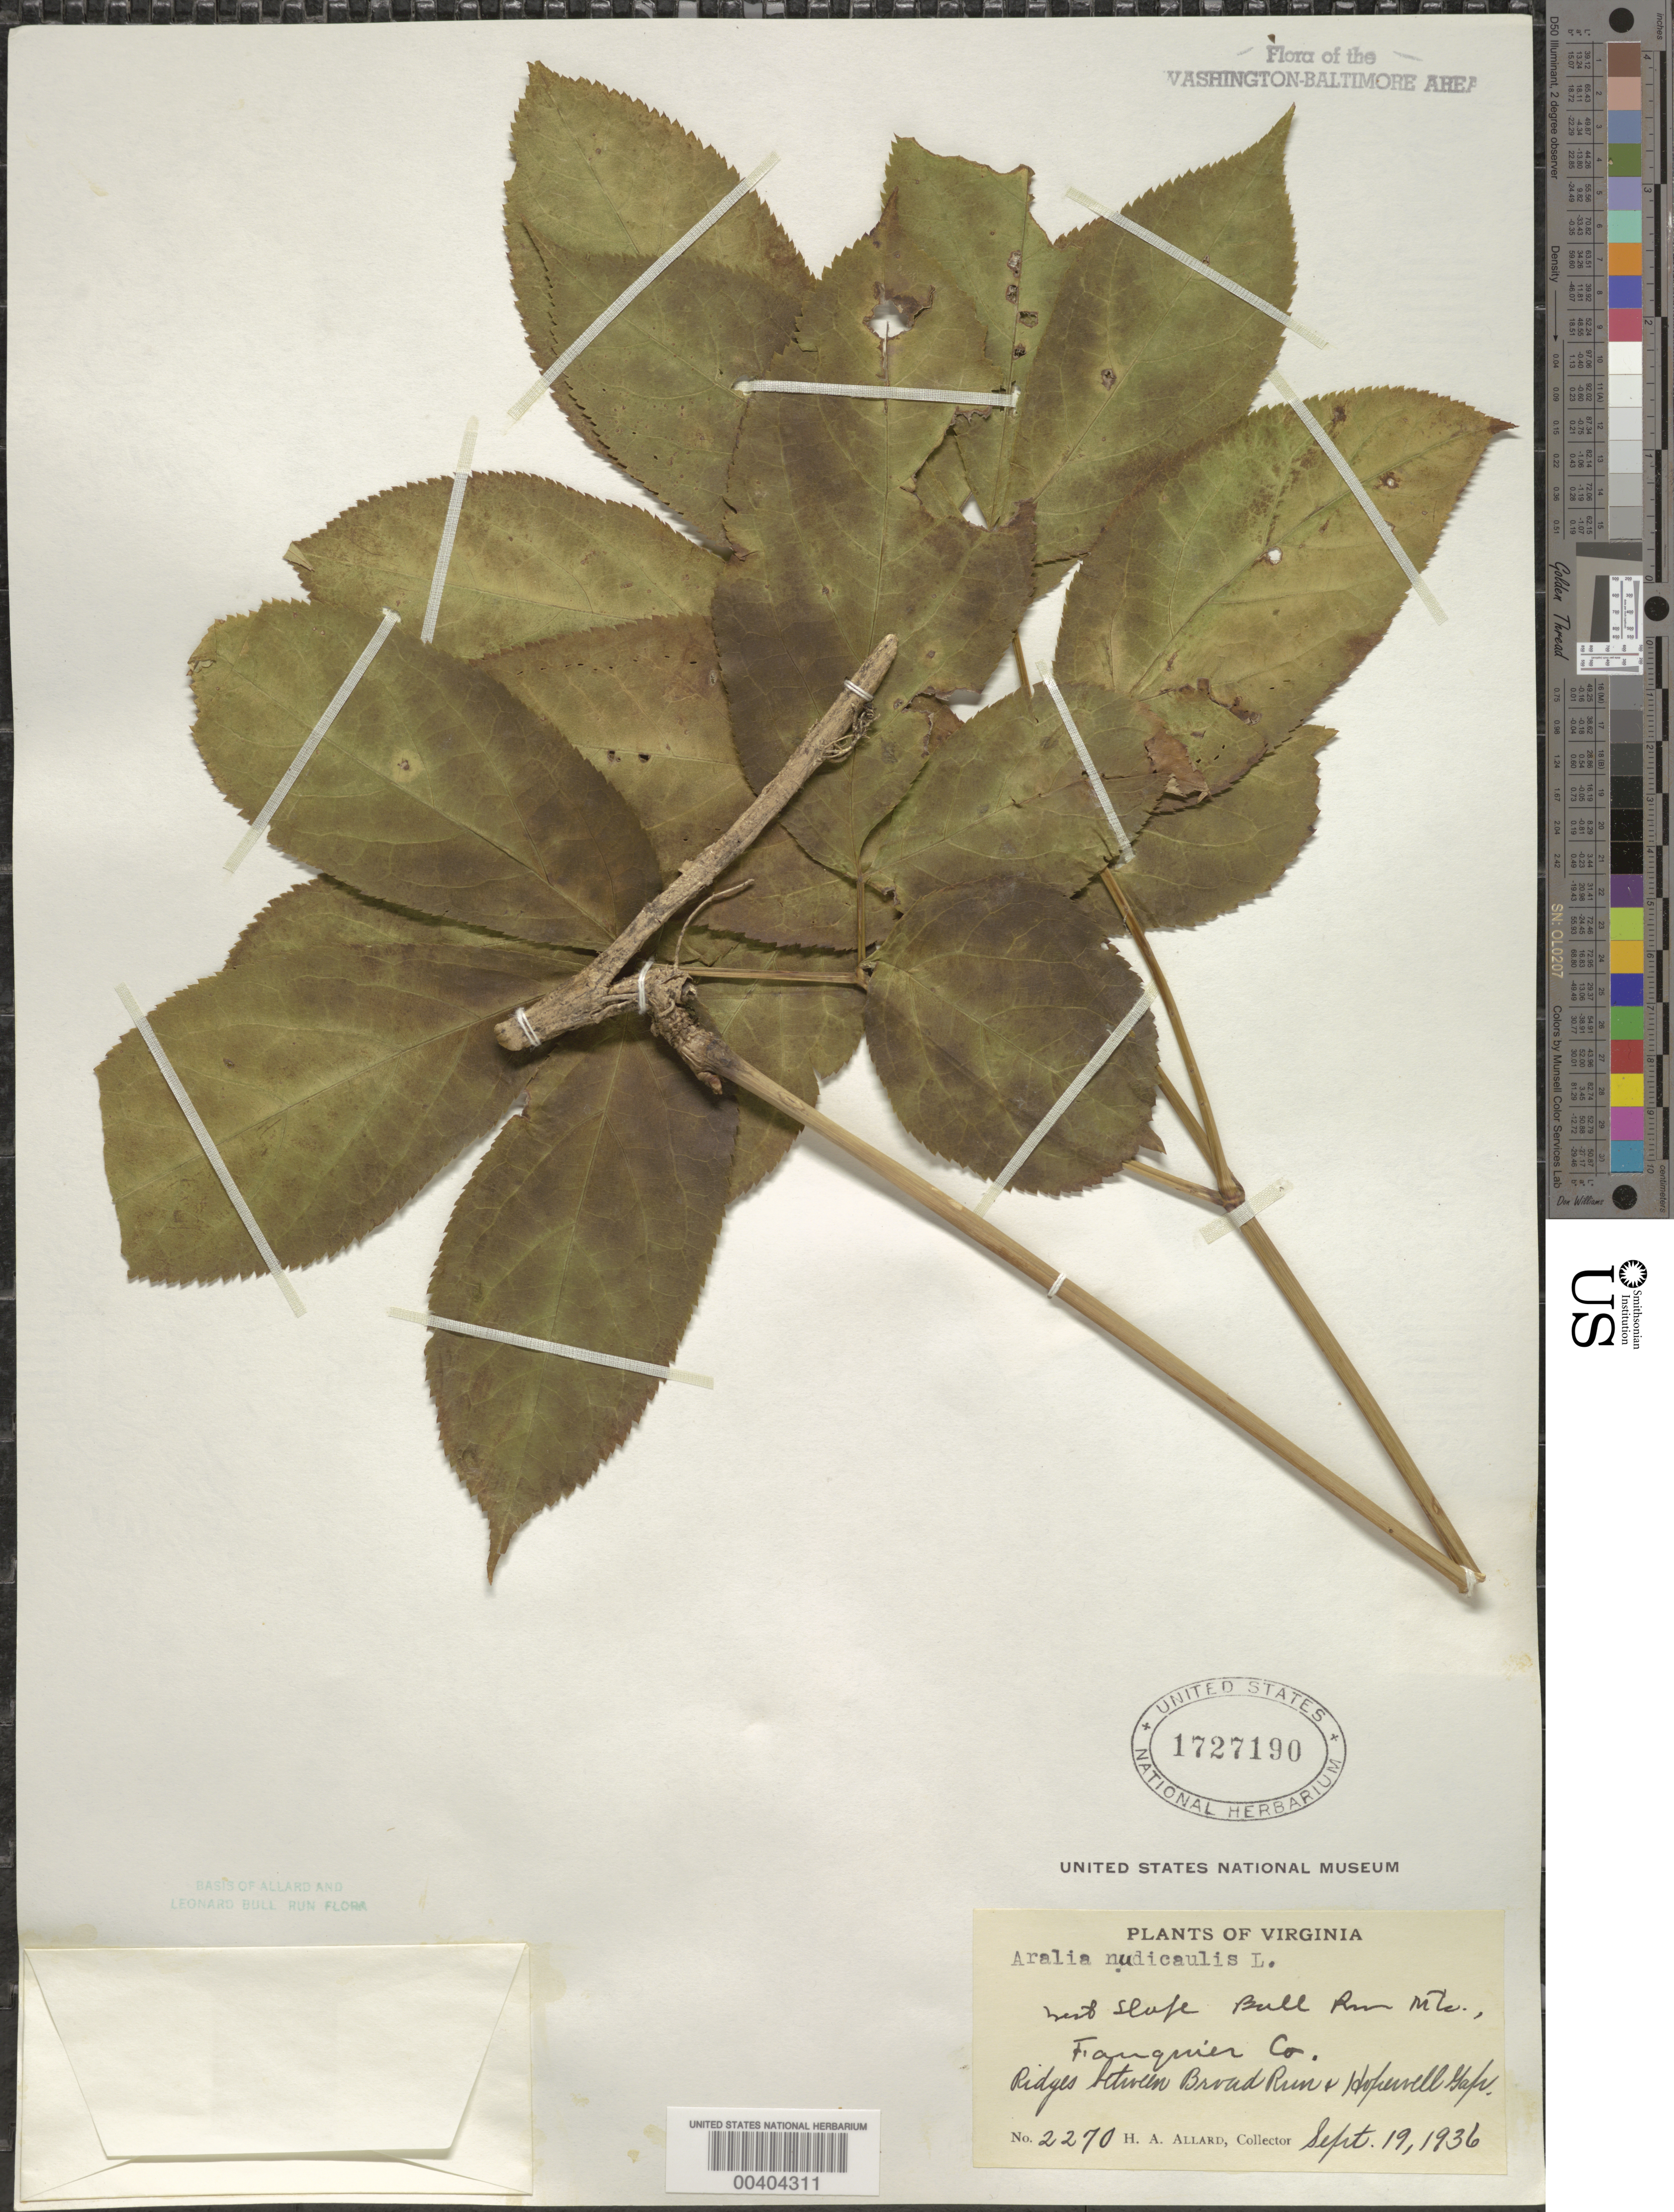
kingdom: Plantae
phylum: Tracheophyta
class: Magnoliopsida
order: Apiales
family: Araliaceae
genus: Aralia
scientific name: Aralia nudicaulis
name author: L.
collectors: H. A. Allard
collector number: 2270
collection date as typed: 19 Sep 1936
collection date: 1936-09-19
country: United States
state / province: Virginia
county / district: Fauquier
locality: between Broad Run and Hopewell Gap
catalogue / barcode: US 1727190